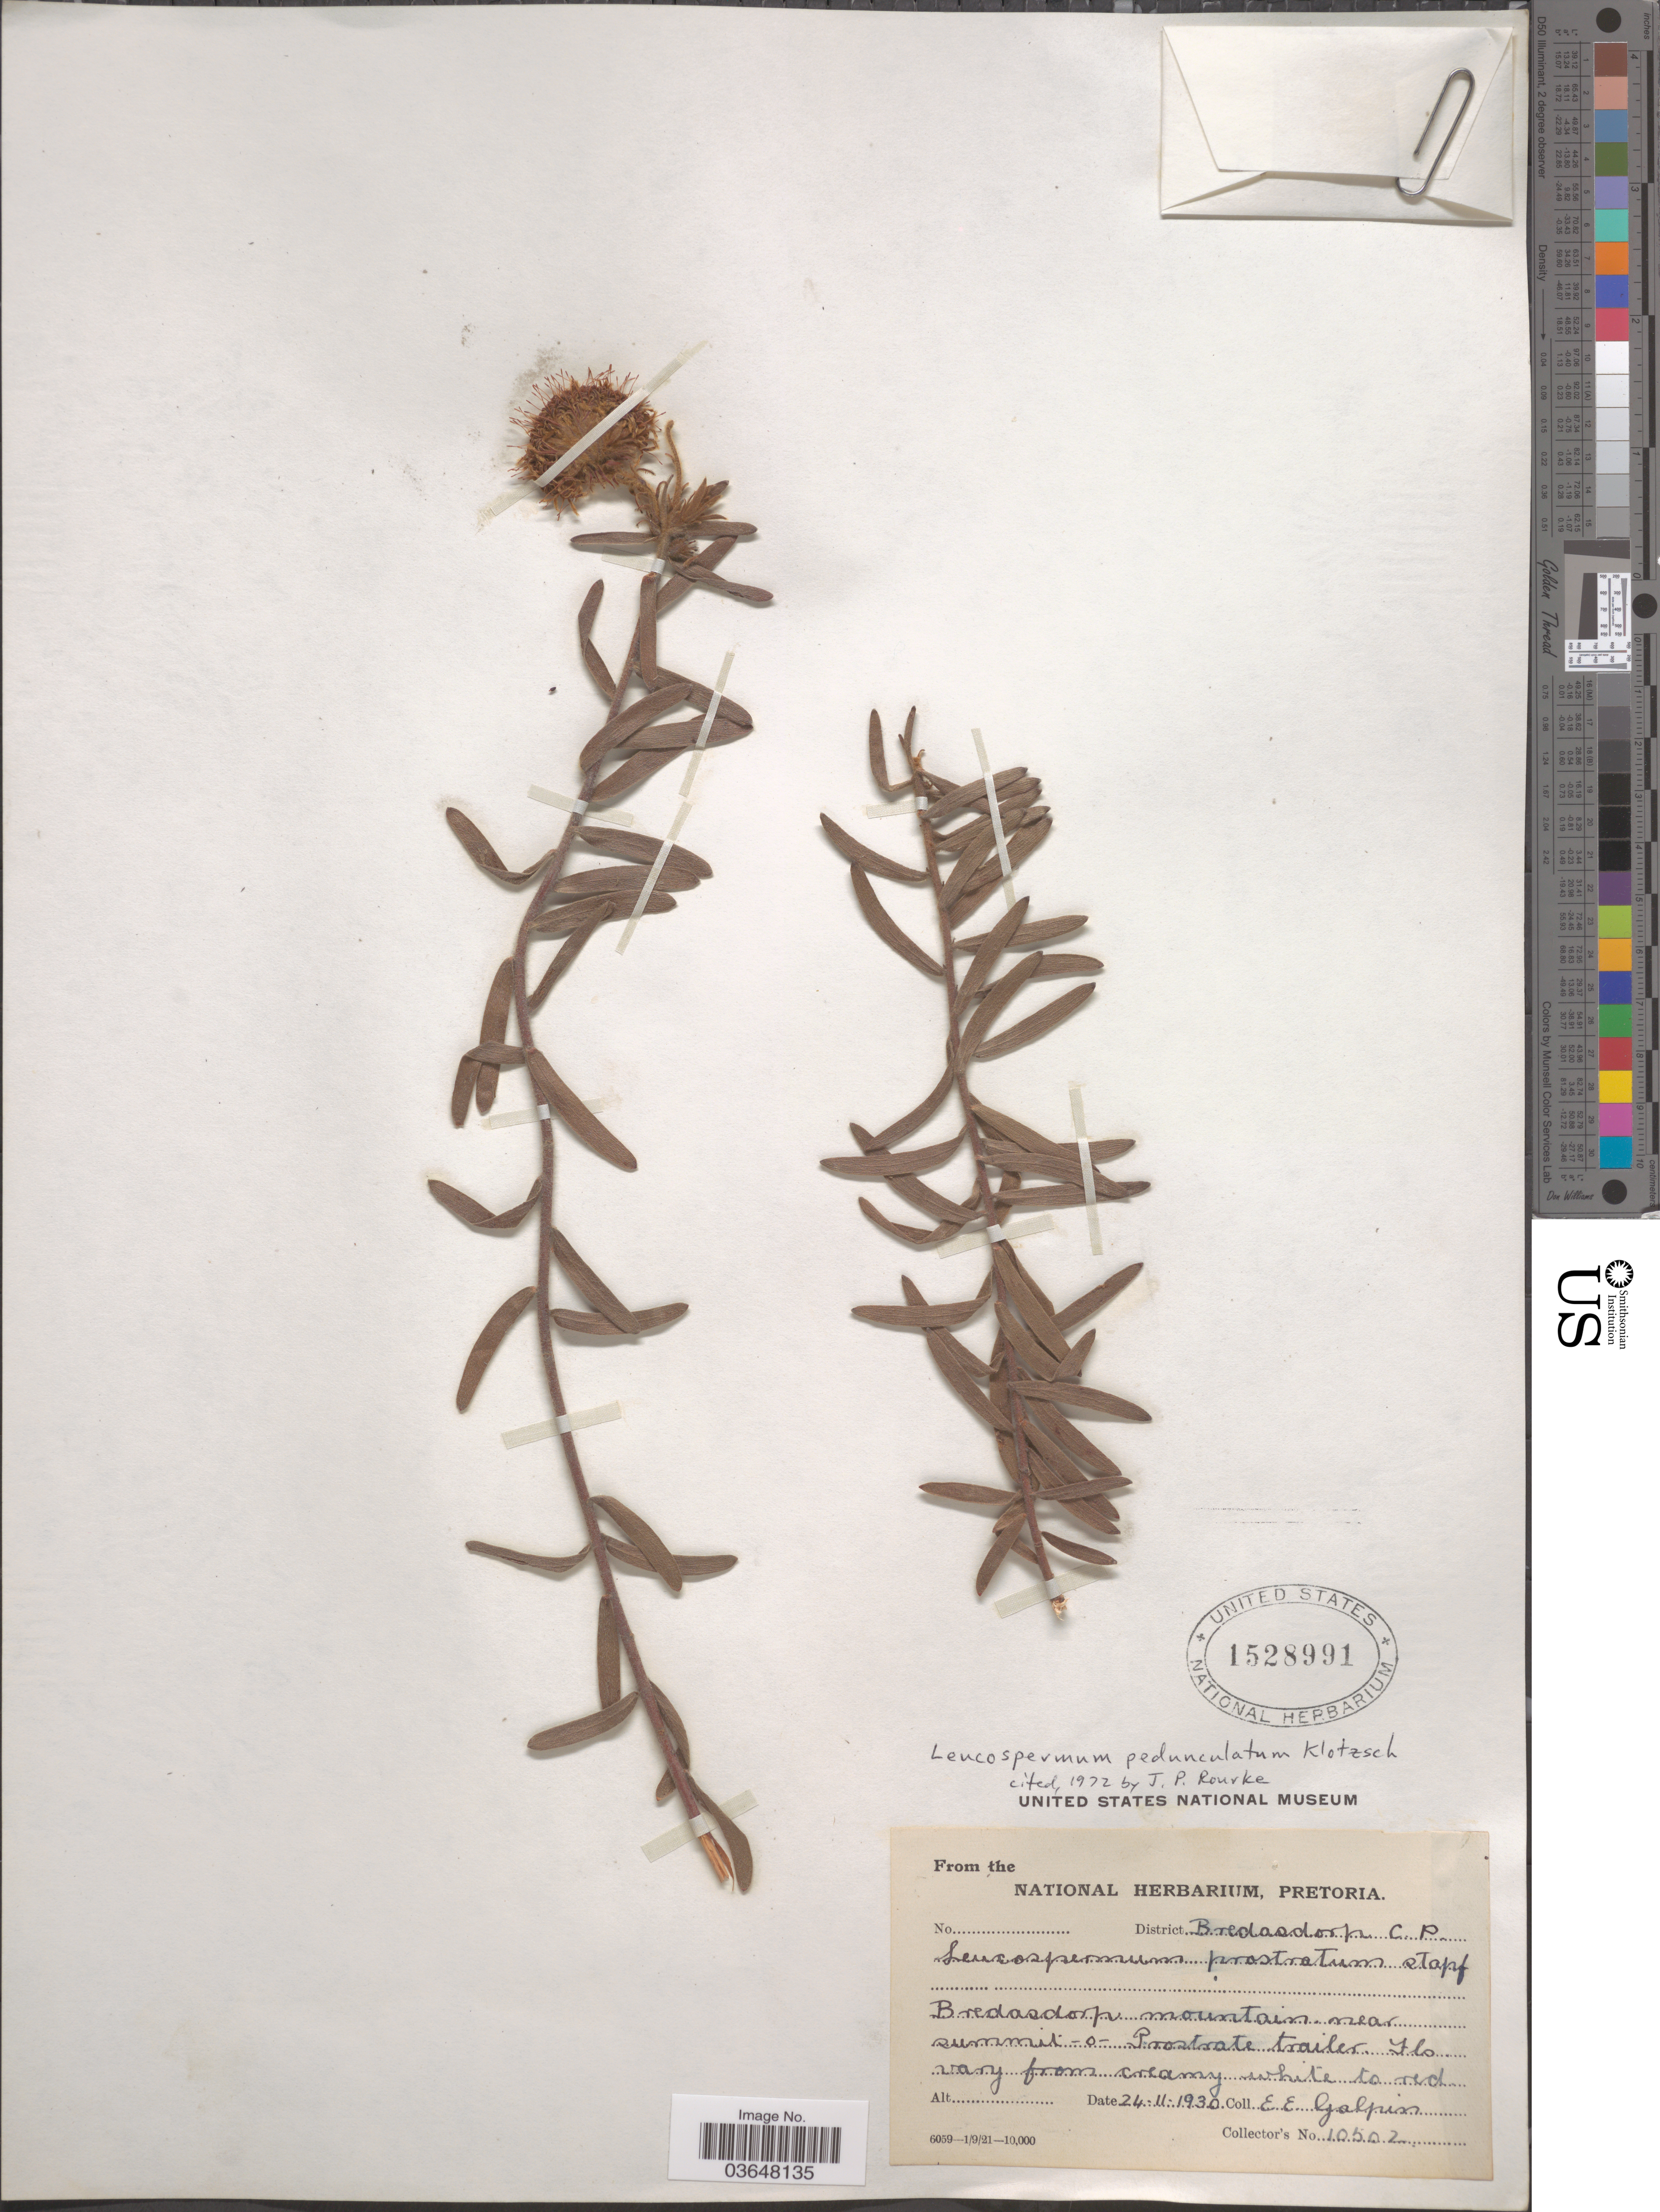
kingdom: Plantae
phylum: Tracheophyta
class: Magnoliopsida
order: Proteales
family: Proteaceae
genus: Leucospermum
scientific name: Leucospermum pedunculatum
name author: Klotzsch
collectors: E. Galpin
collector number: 10502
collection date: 1930-11-24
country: South Africa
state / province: Western Cape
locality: District Bredasdorp. Bredasdorp mountain near summit.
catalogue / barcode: US 1528991